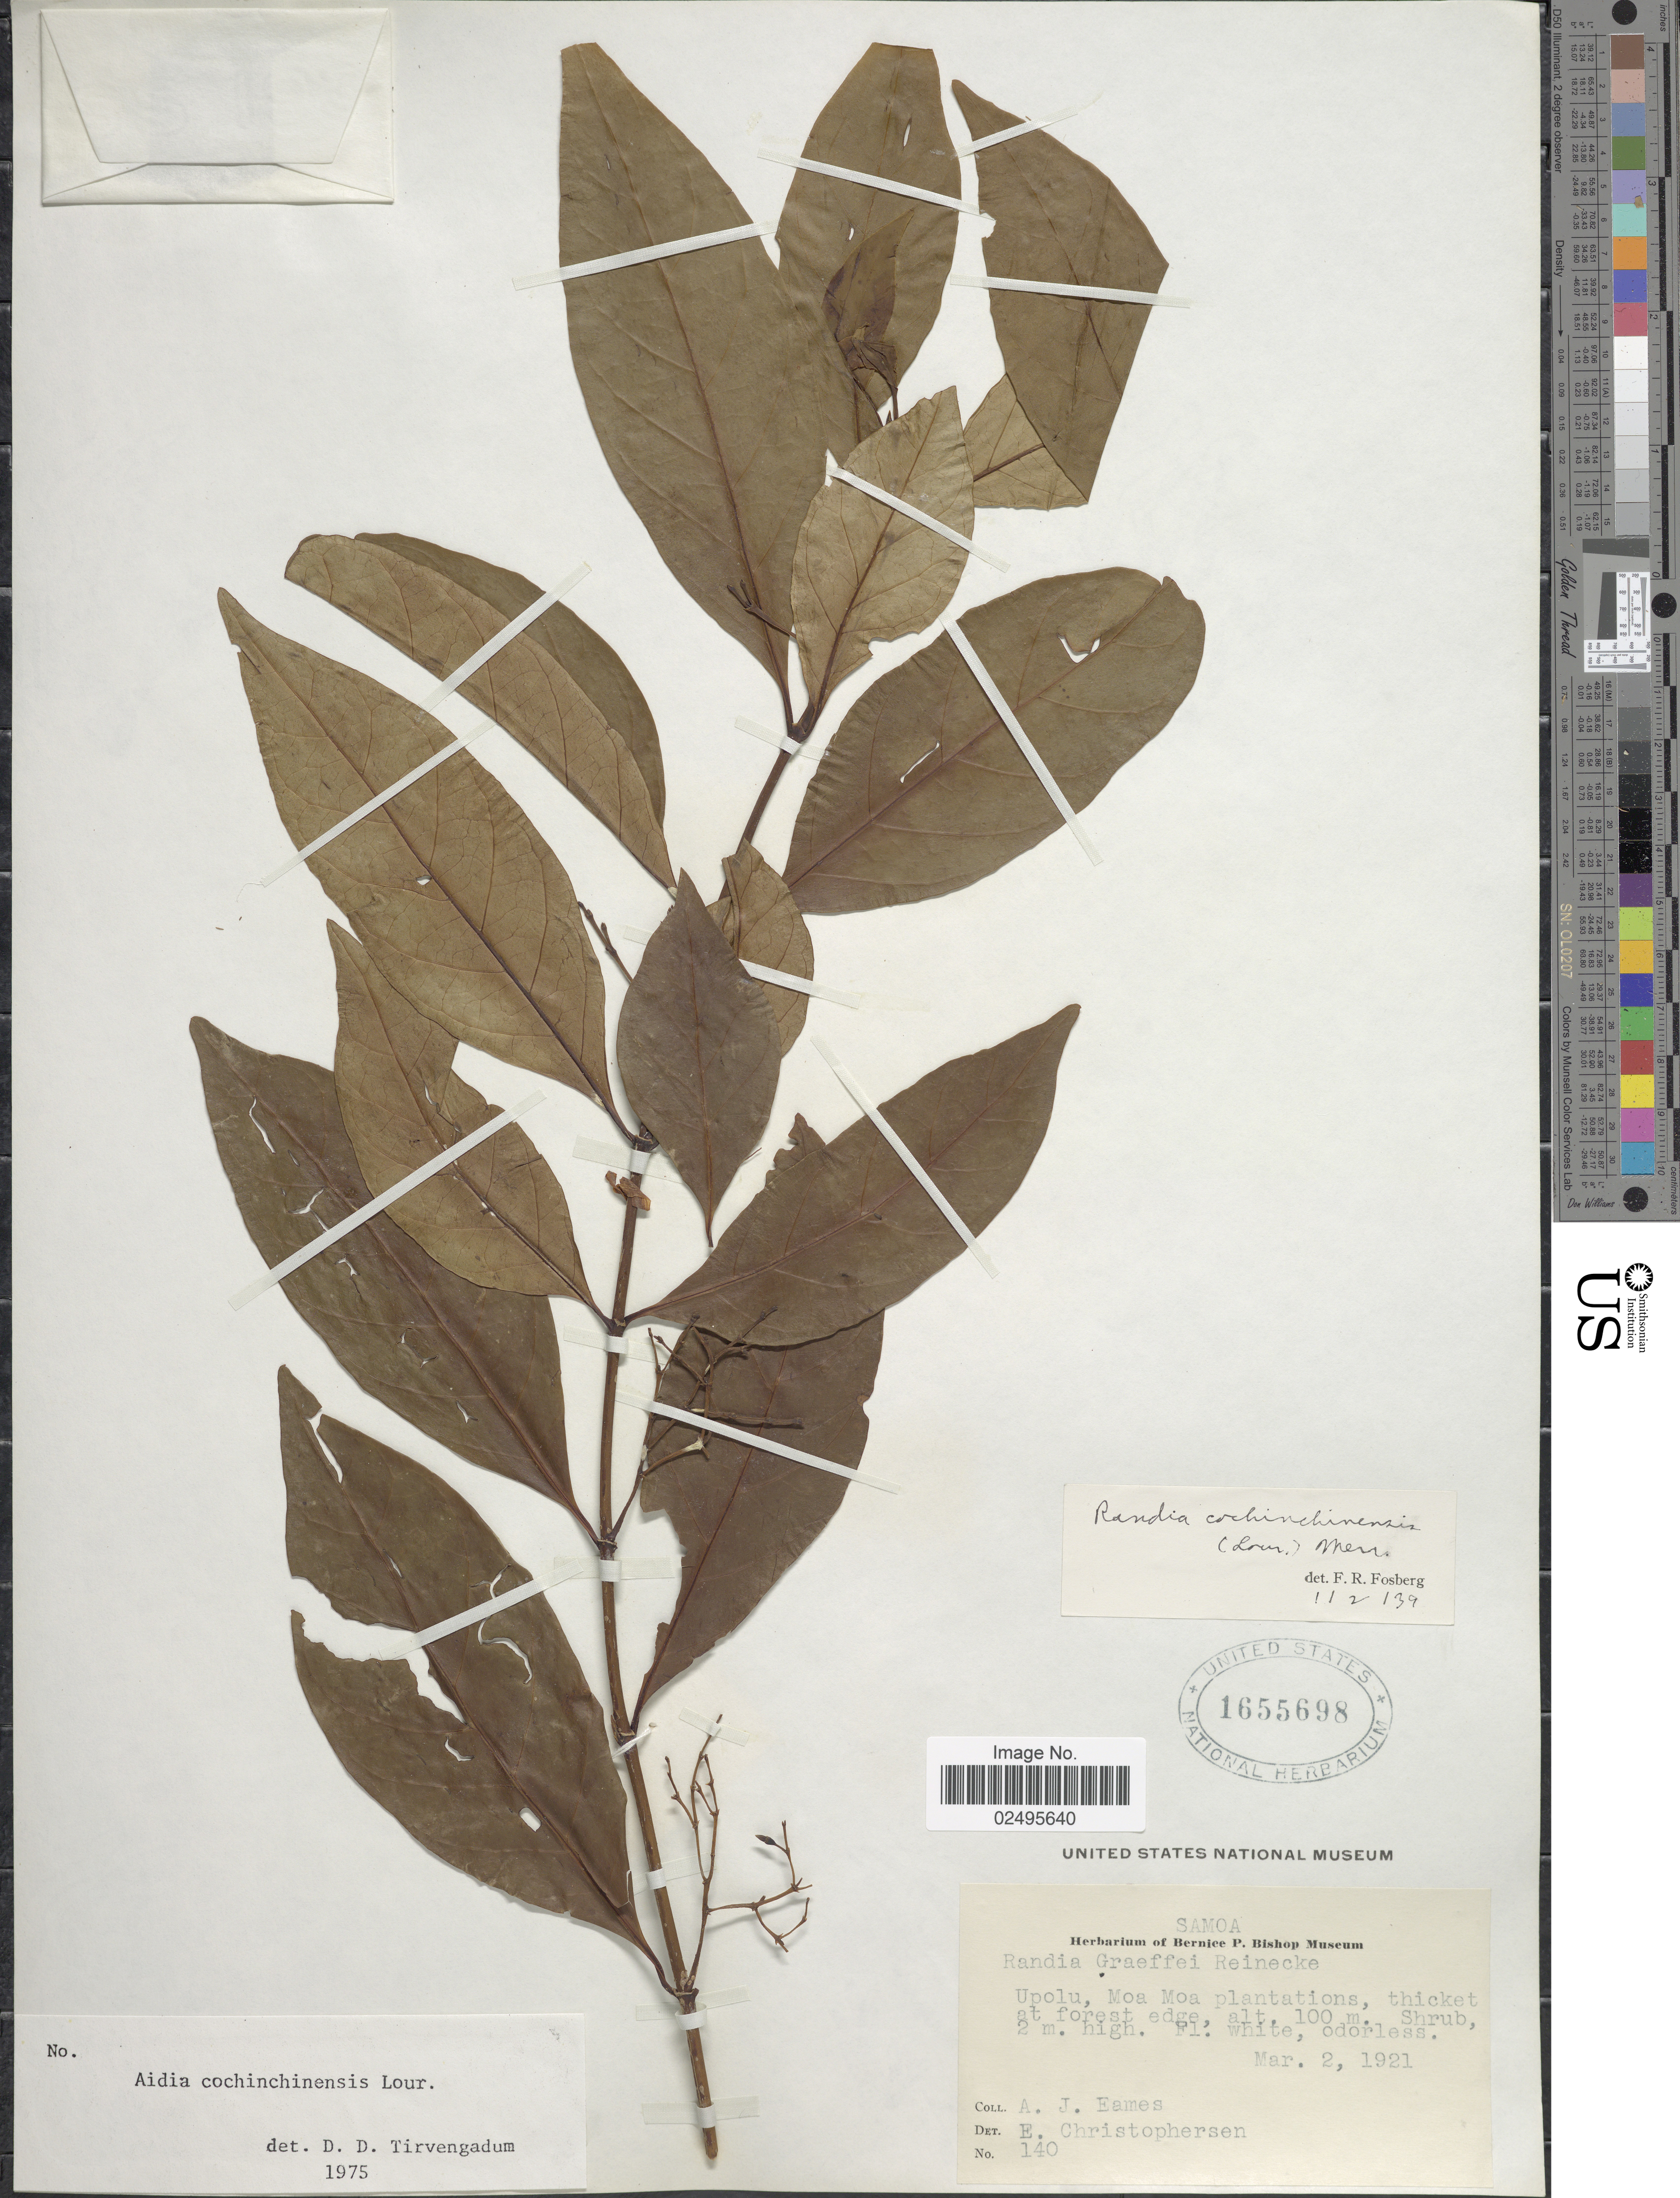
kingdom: Plantae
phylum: Tracheophyta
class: Magnoliopsida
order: Gentianales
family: Rubiaceae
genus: Aidia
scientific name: Aidia graeffei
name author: (Reinecke) Tirveng.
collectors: A. J. Eames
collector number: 140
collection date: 1921-03-02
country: Samoa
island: Upolu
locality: Samoa. Upolu, Moa Moa plantations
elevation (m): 100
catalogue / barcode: US 1655698